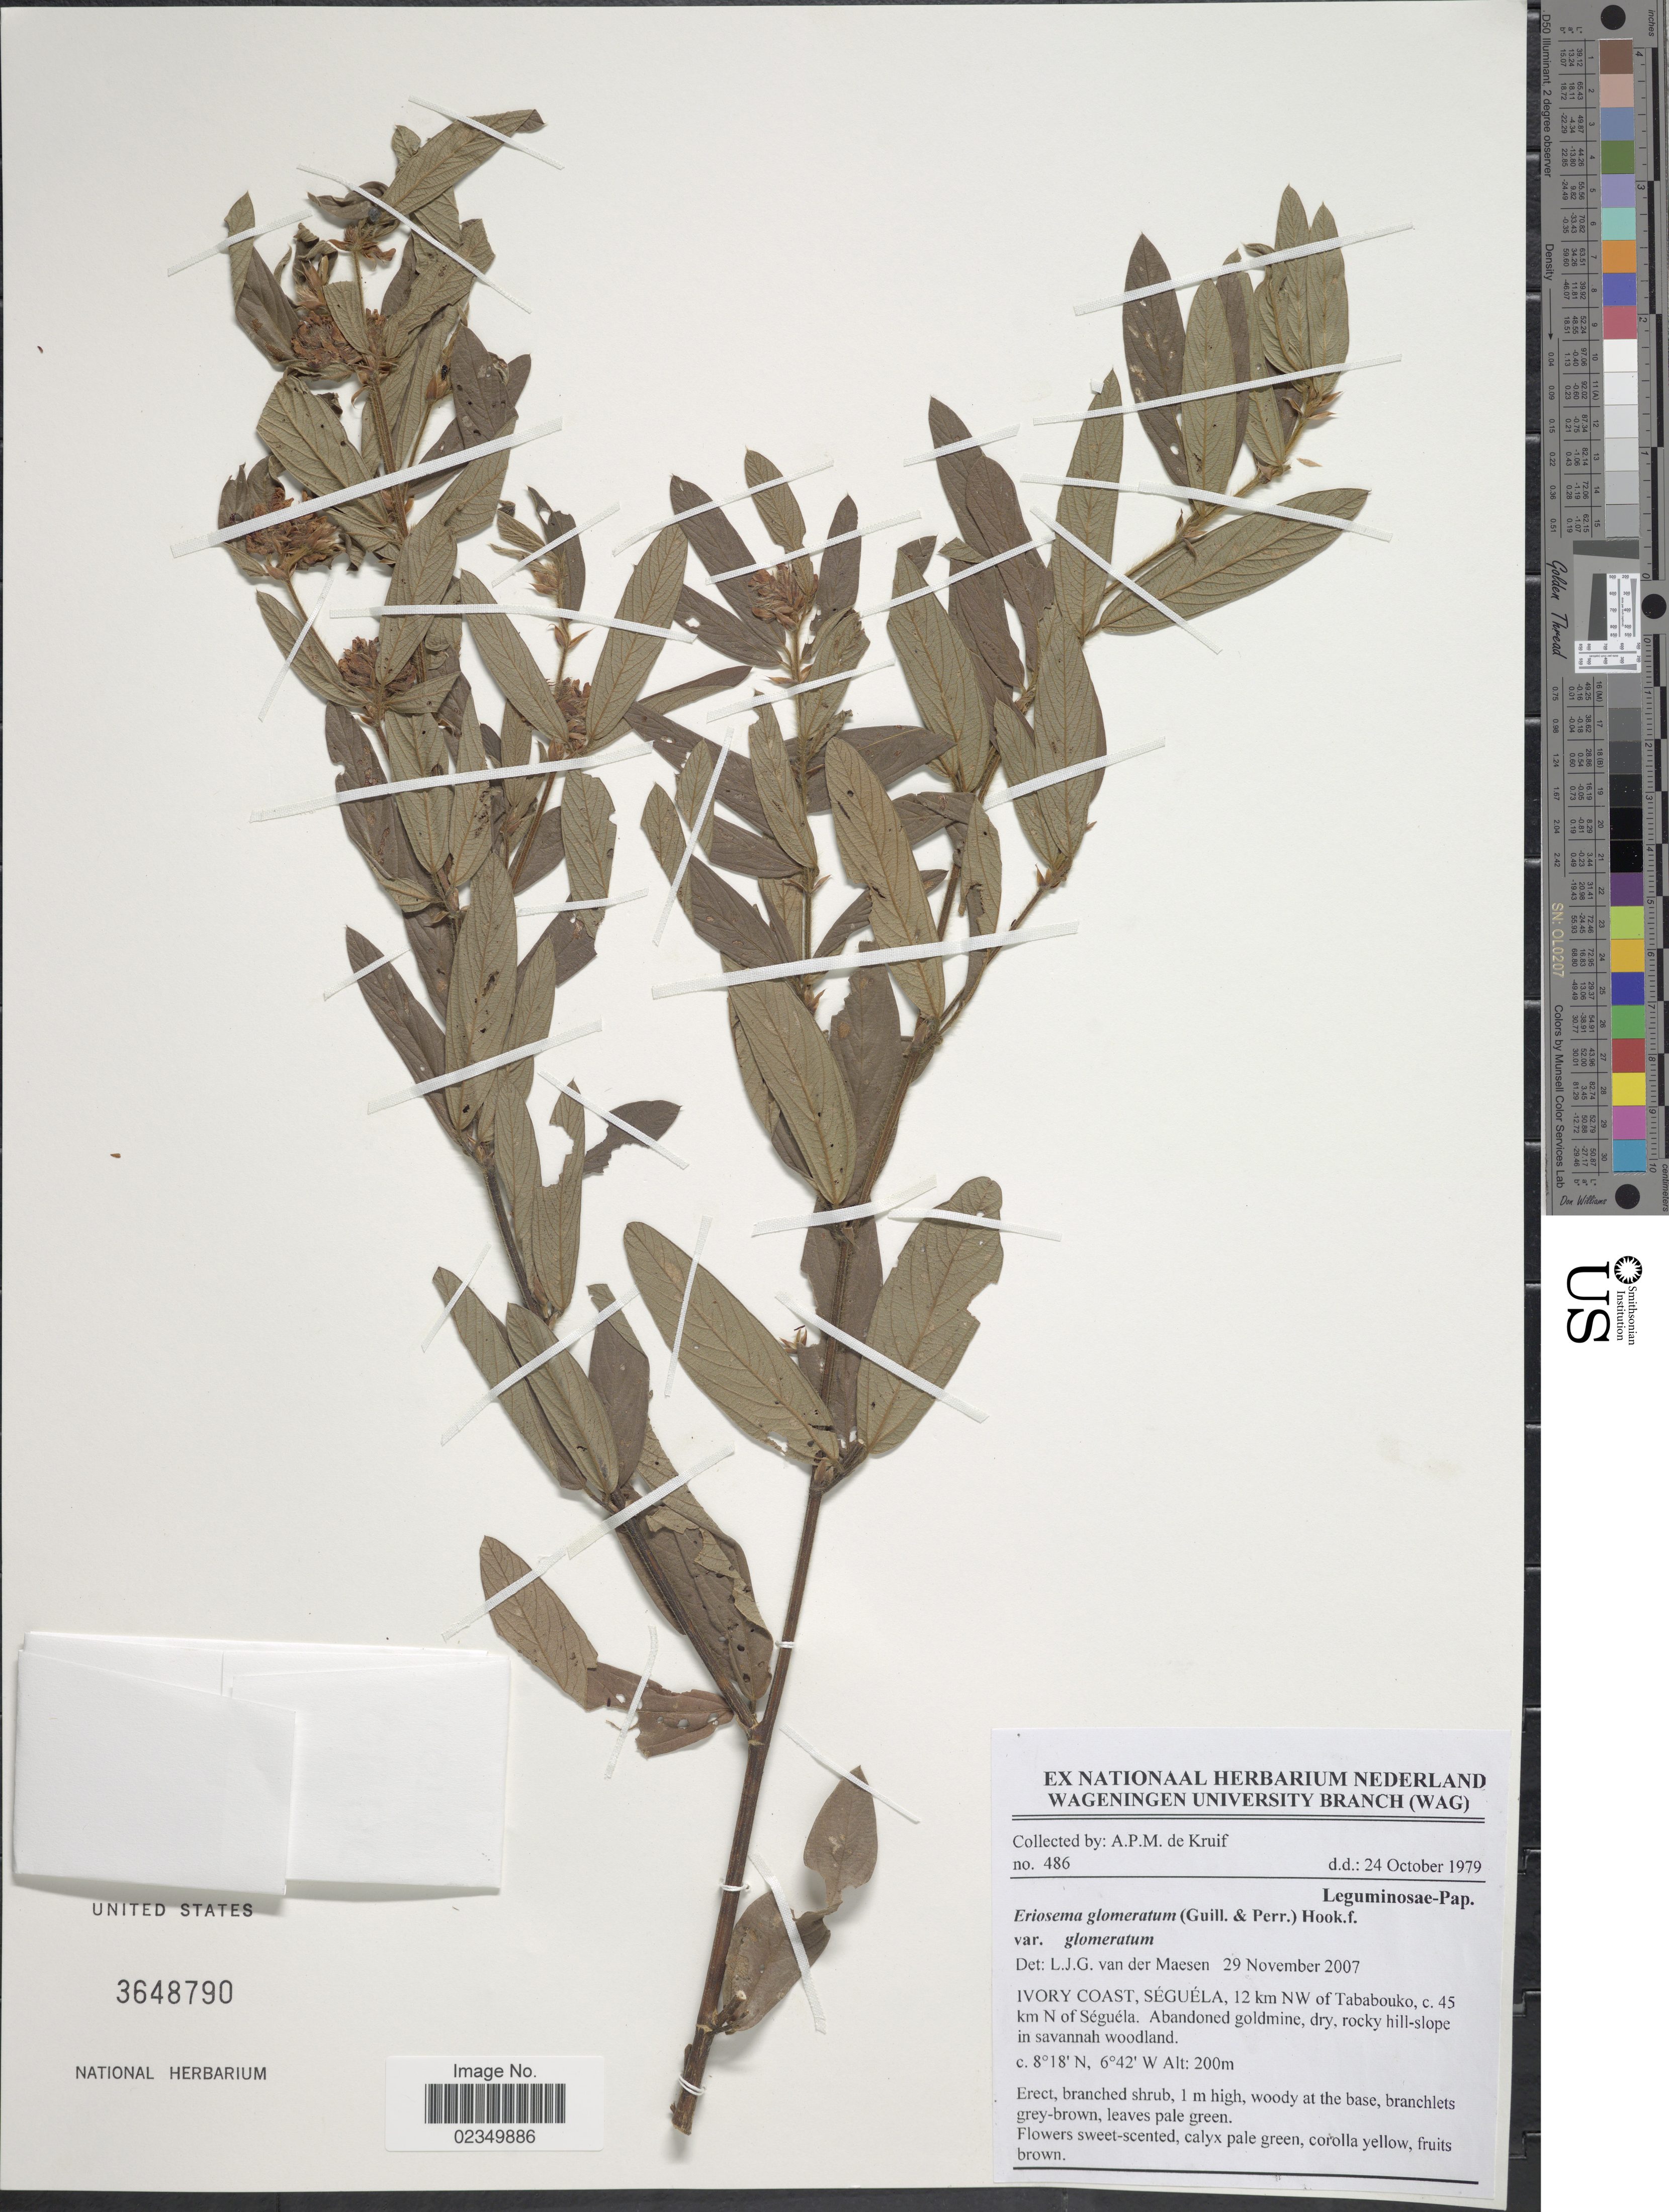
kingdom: Plantae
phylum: Tracheophyta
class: Magnoliopsida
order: Fabales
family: Fabaceae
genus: Eriosema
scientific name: Eriosema glomeratum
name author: (Guill. & Perr.) Hook. f.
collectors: A. P. de Kruif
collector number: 486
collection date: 1979-10-24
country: Ivory Coast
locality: Seguela, 12 km NW of Tababouko, c. 45 km N of Seguela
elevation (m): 200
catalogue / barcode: US 3648790